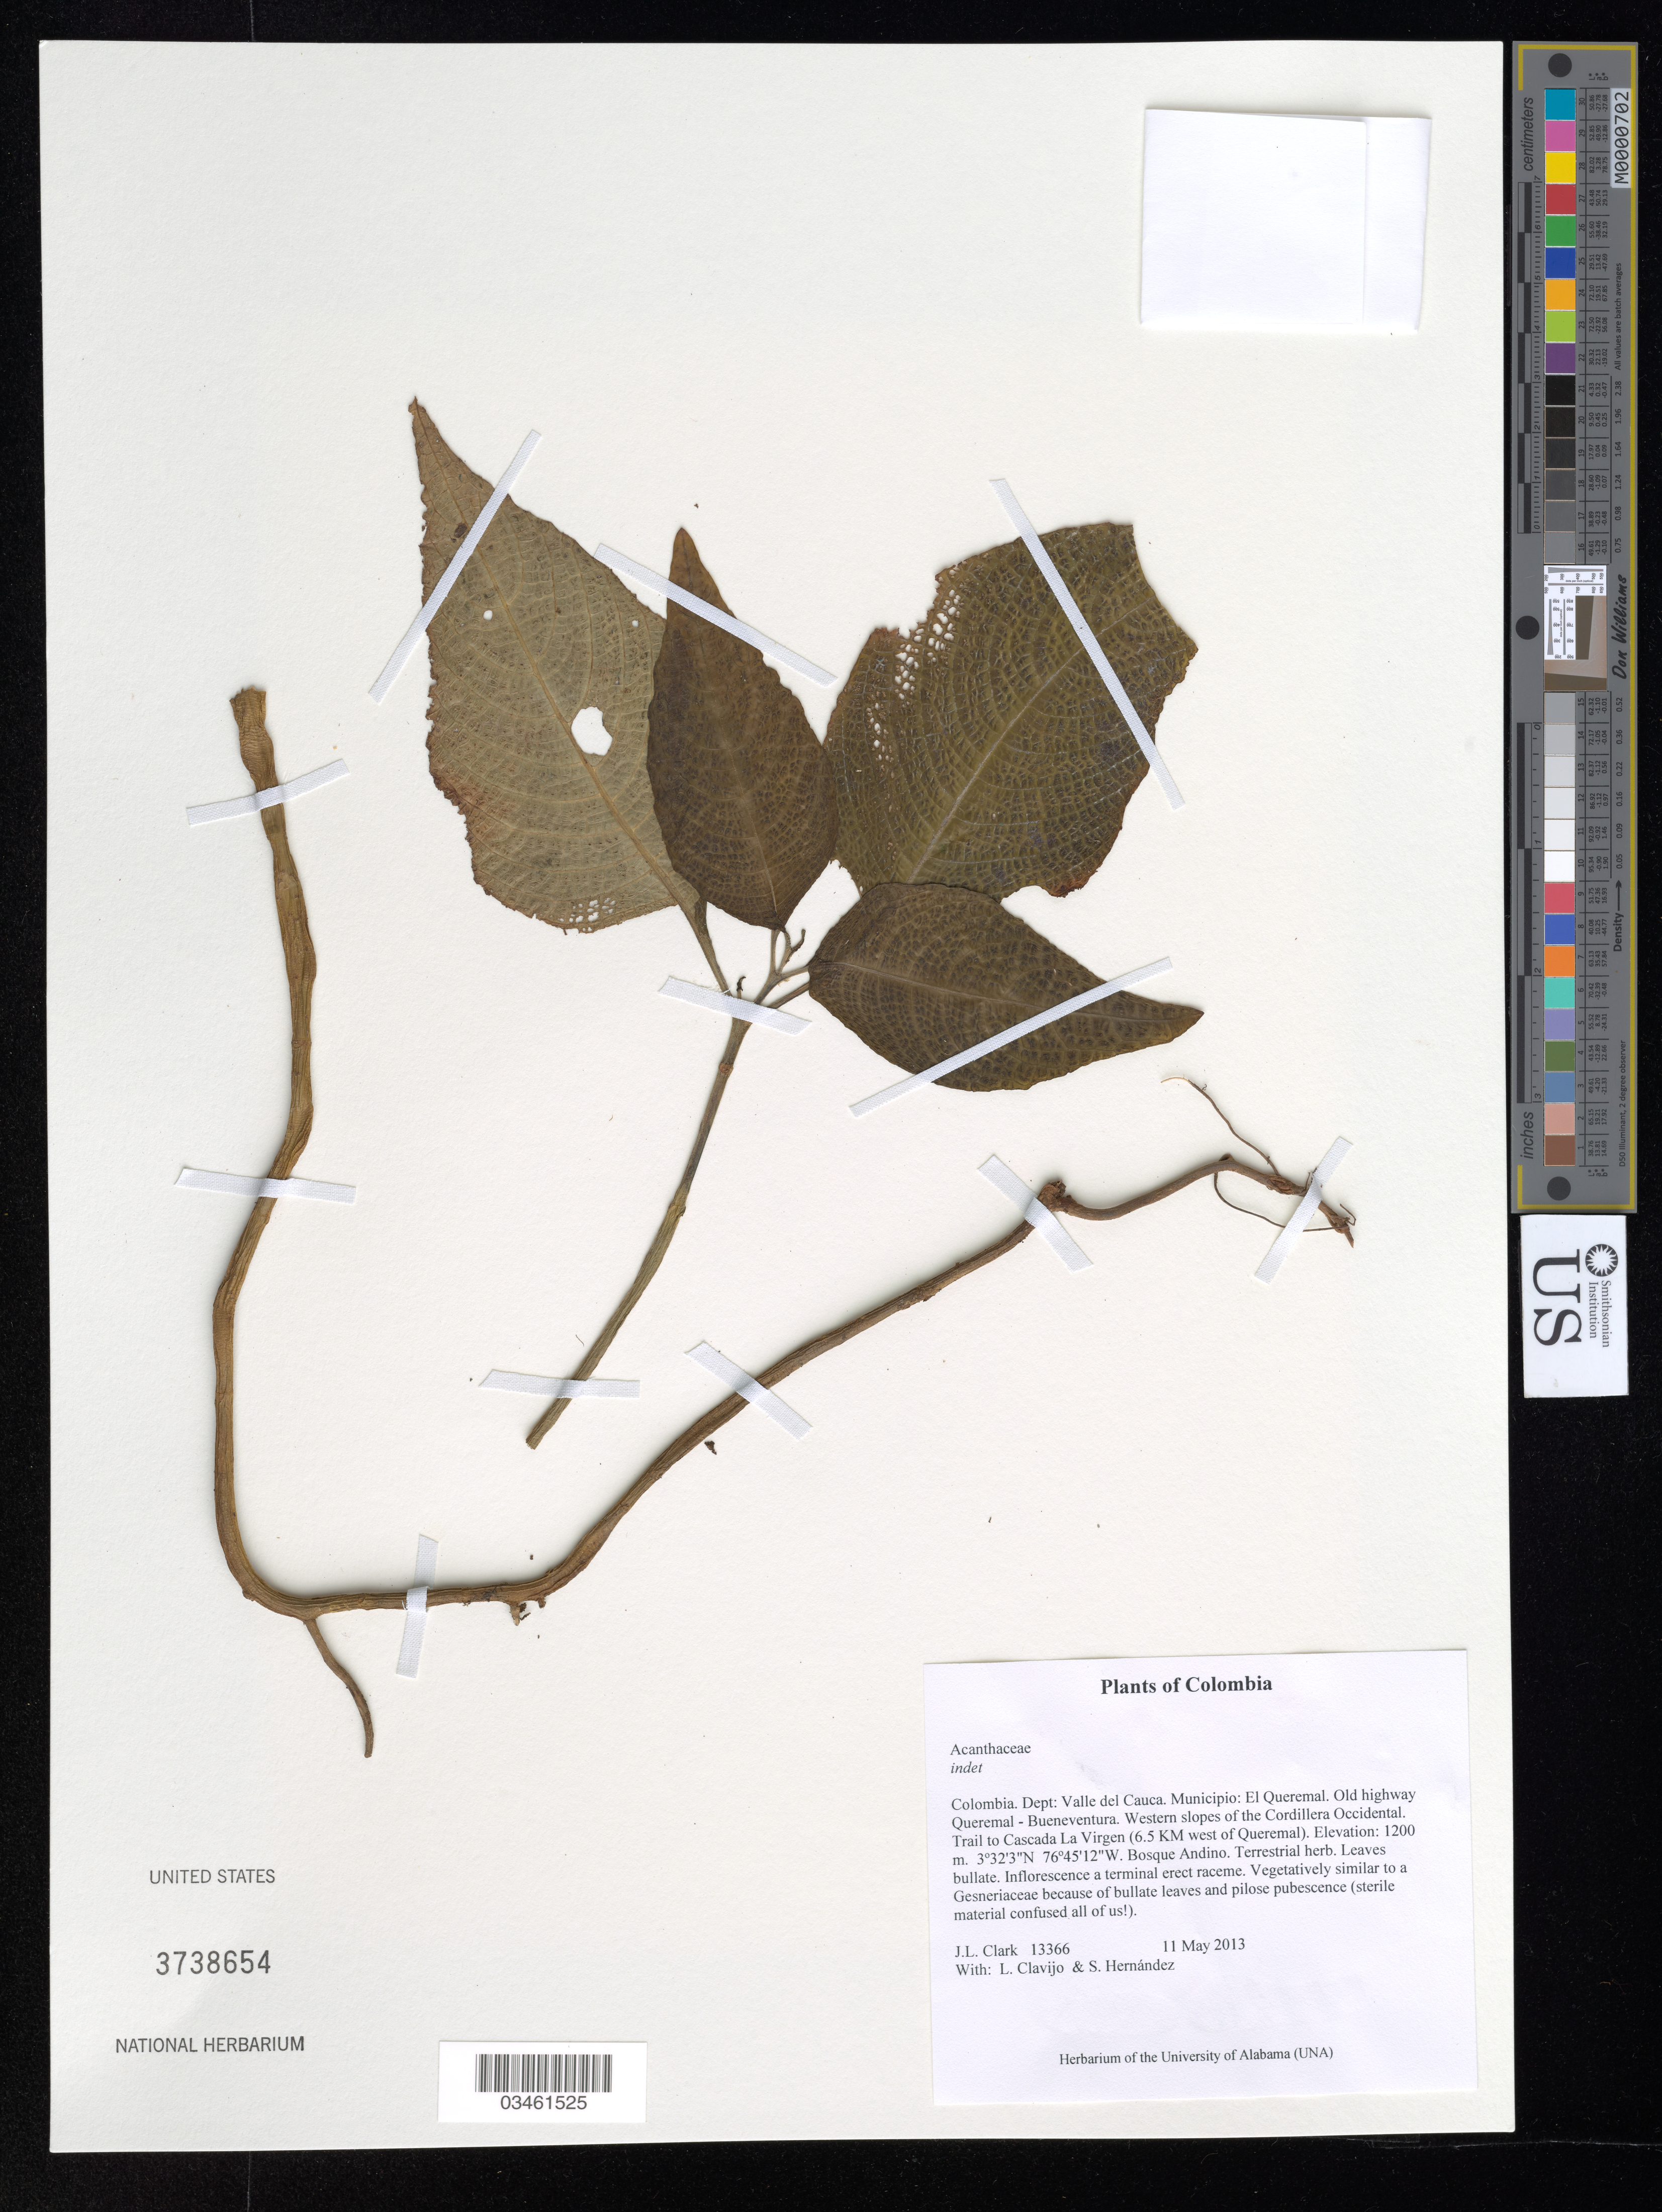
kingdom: Plantae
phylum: Tracheophyta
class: Magnoliopsida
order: Lamiales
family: Acanthaceae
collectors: J. L. Clark, L. Clavijo & S. Hernández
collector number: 13366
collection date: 2013-05-11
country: Colombia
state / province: Valle del Cauca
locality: Dept: Valle del Cauca. Municipio: El Queremal. Old highway Queremal - Buenaventura. Western slopes of the Cordillera Occidental. Trail to Cascada La Virgen (6.5 KM west of Queremal).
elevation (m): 1200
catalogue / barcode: US 3738654